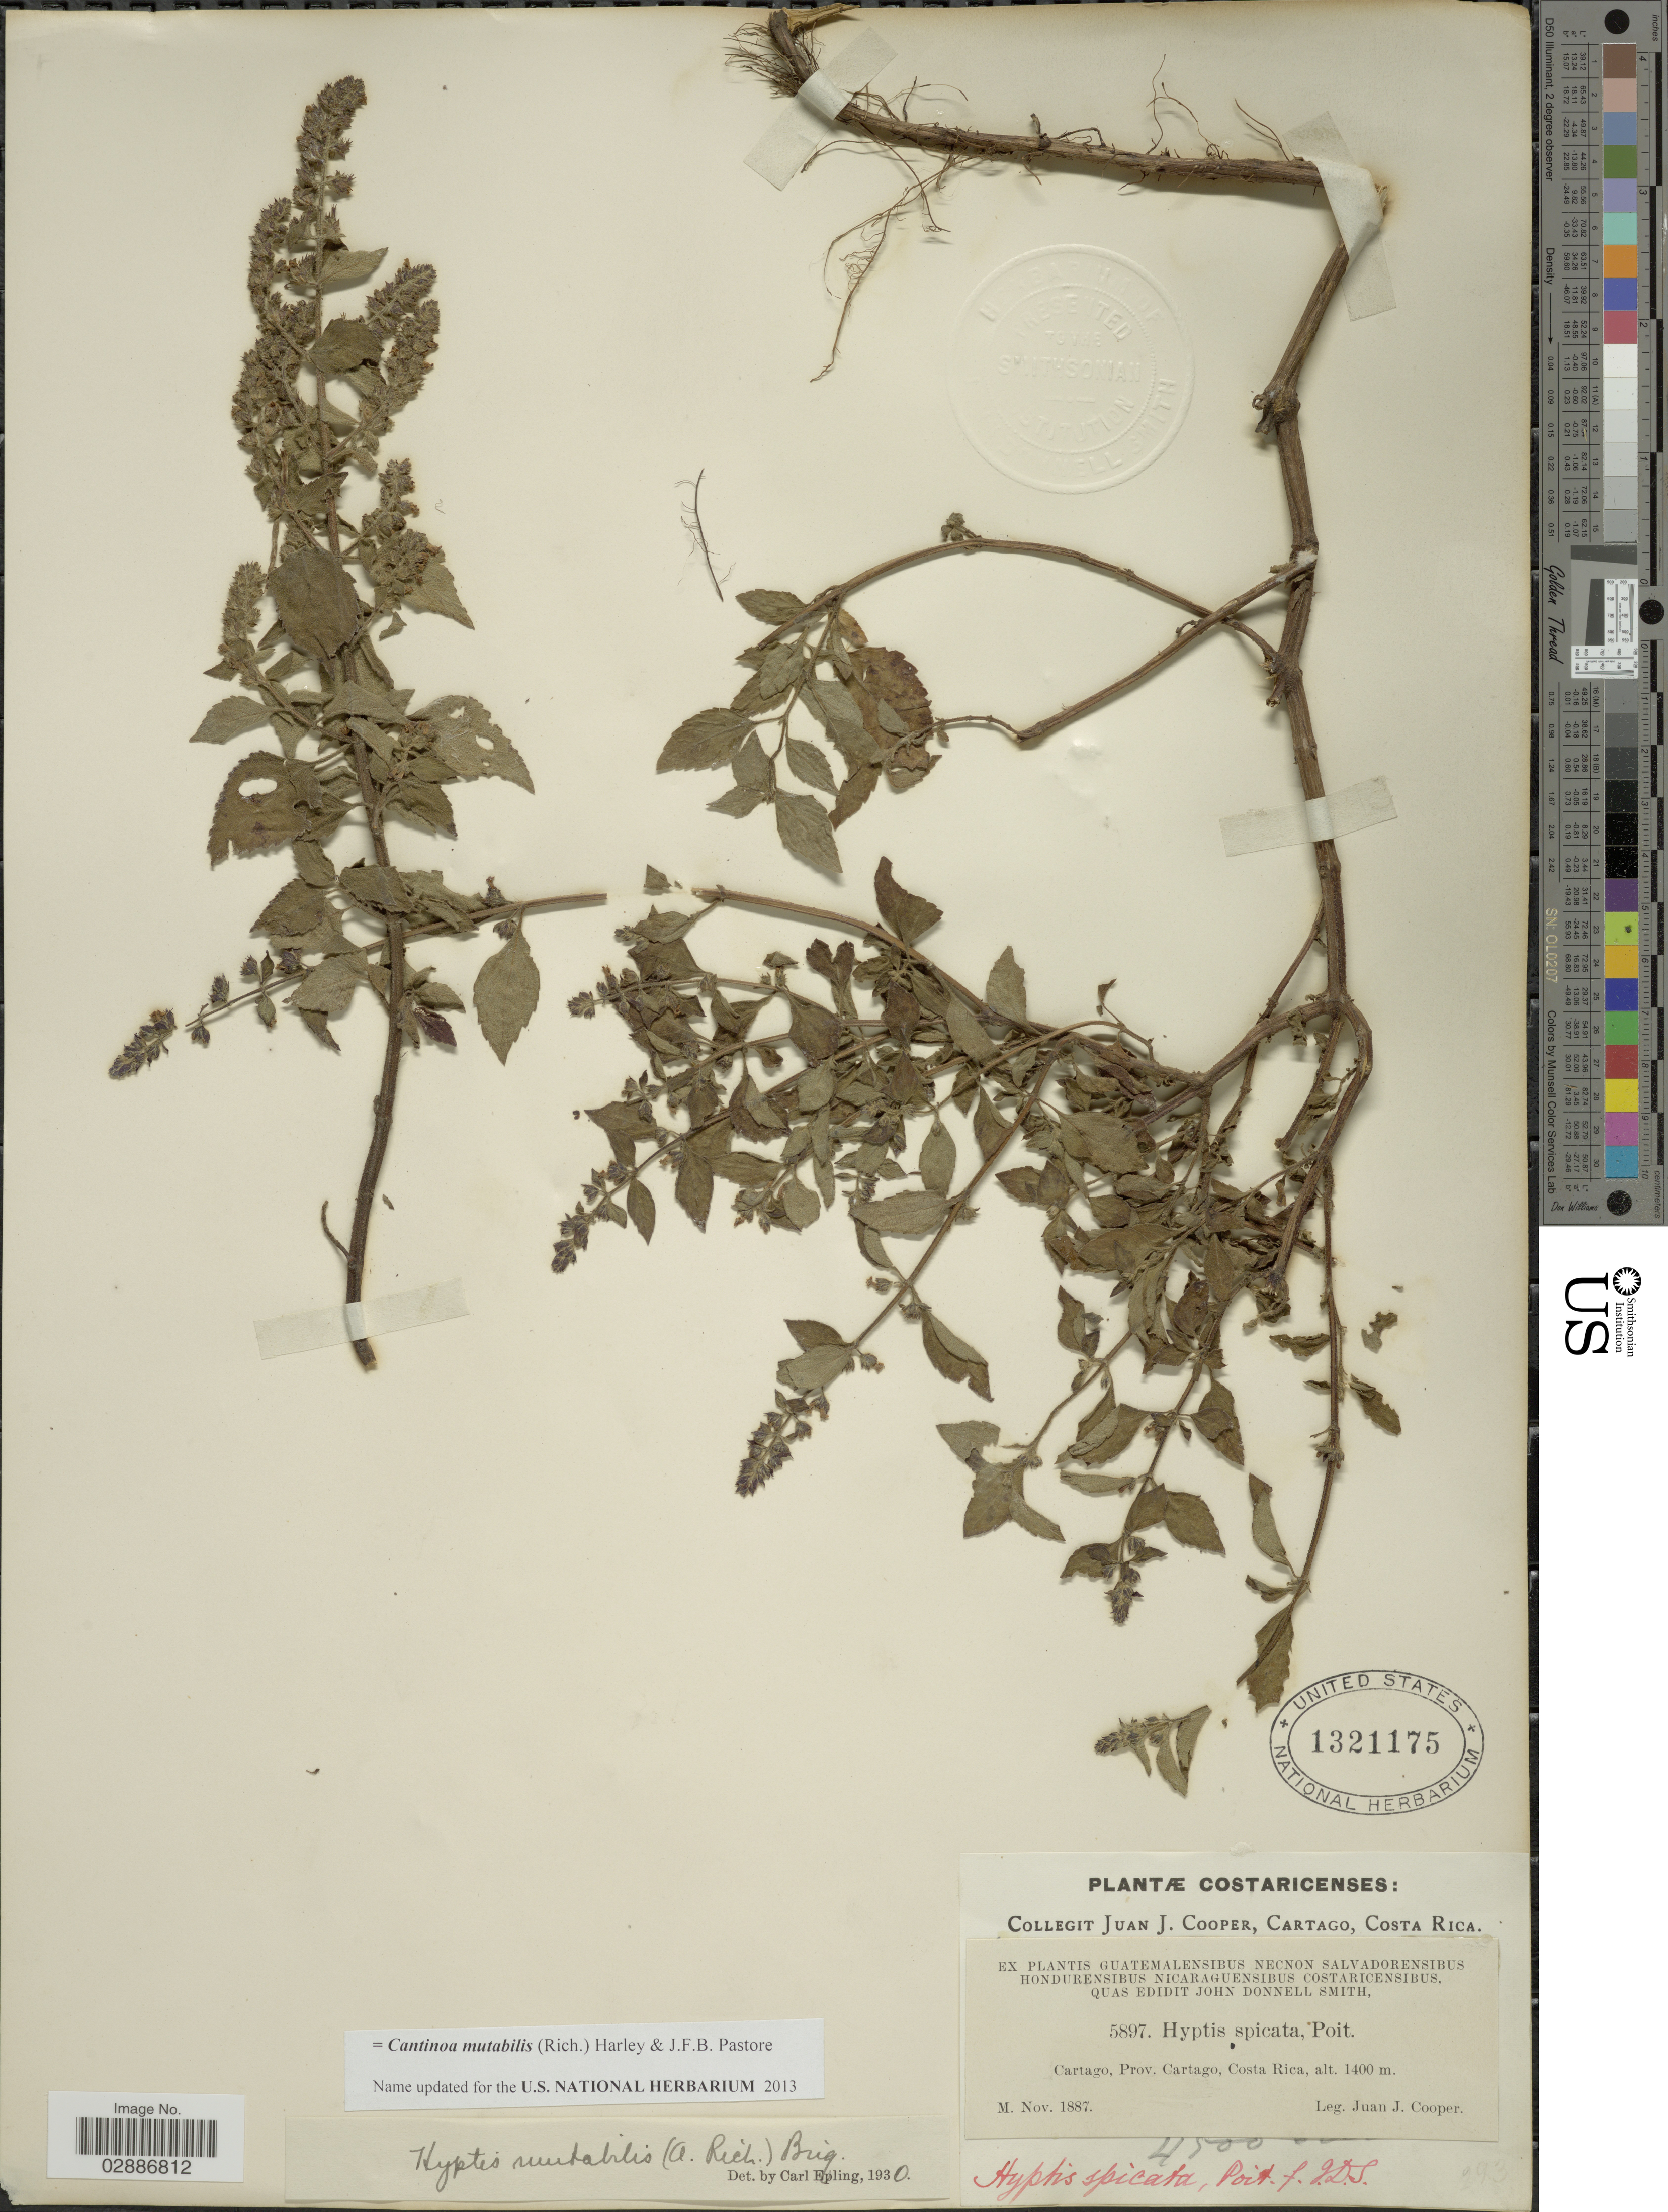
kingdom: Plantae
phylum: Tracheophyta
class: Magnoliopsida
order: Lamiales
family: Lamiaceae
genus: Cantinoa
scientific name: Cantinoa mutabilis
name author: (Rich.) Harley & J.F.B. Pastore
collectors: J. J. Cooper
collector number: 5897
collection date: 1887-11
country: Costa Rica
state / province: Cartago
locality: Cartago.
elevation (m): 1400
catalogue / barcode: US 1321175